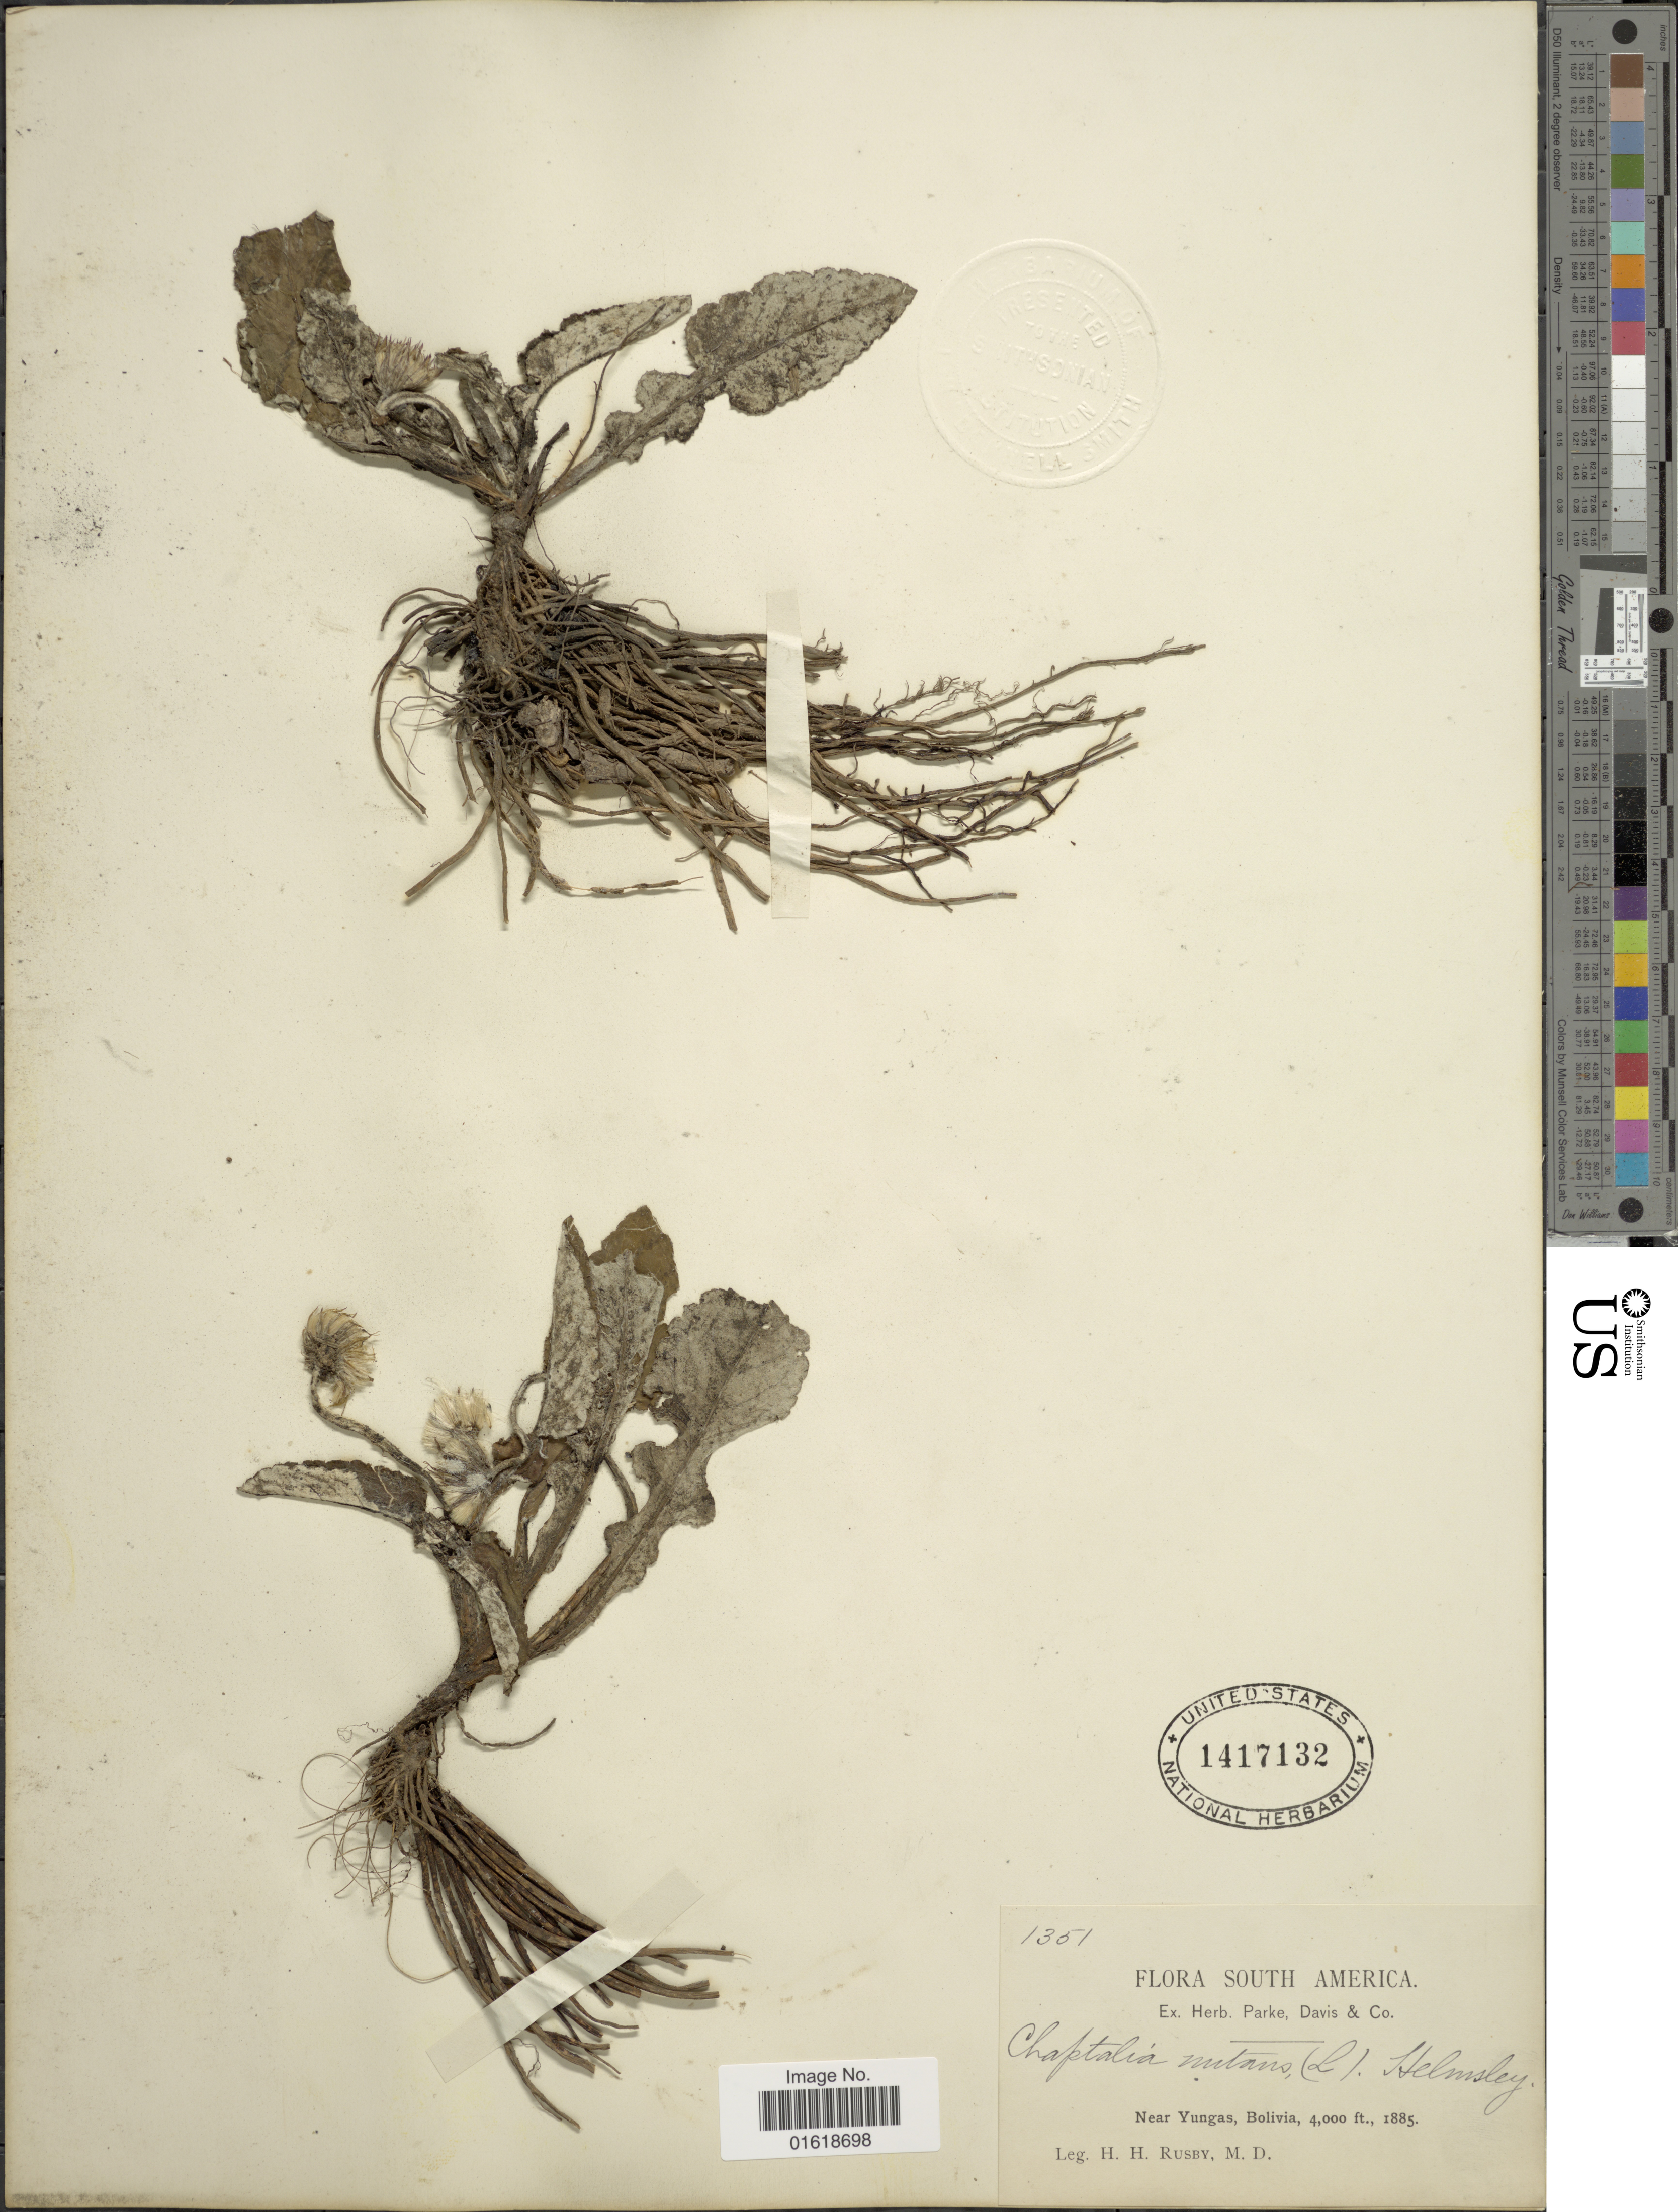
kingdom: Plantae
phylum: Tracheophyta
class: Magnoliopsida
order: Asterales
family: Asteraceae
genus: Chaptalia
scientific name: Chaptalia nutans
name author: (L.) Pol.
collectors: H. H. Rusby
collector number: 1351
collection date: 1885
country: Bolivia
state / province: La Paz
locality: Near Yungas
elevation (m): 1219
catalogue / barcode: US 1417132